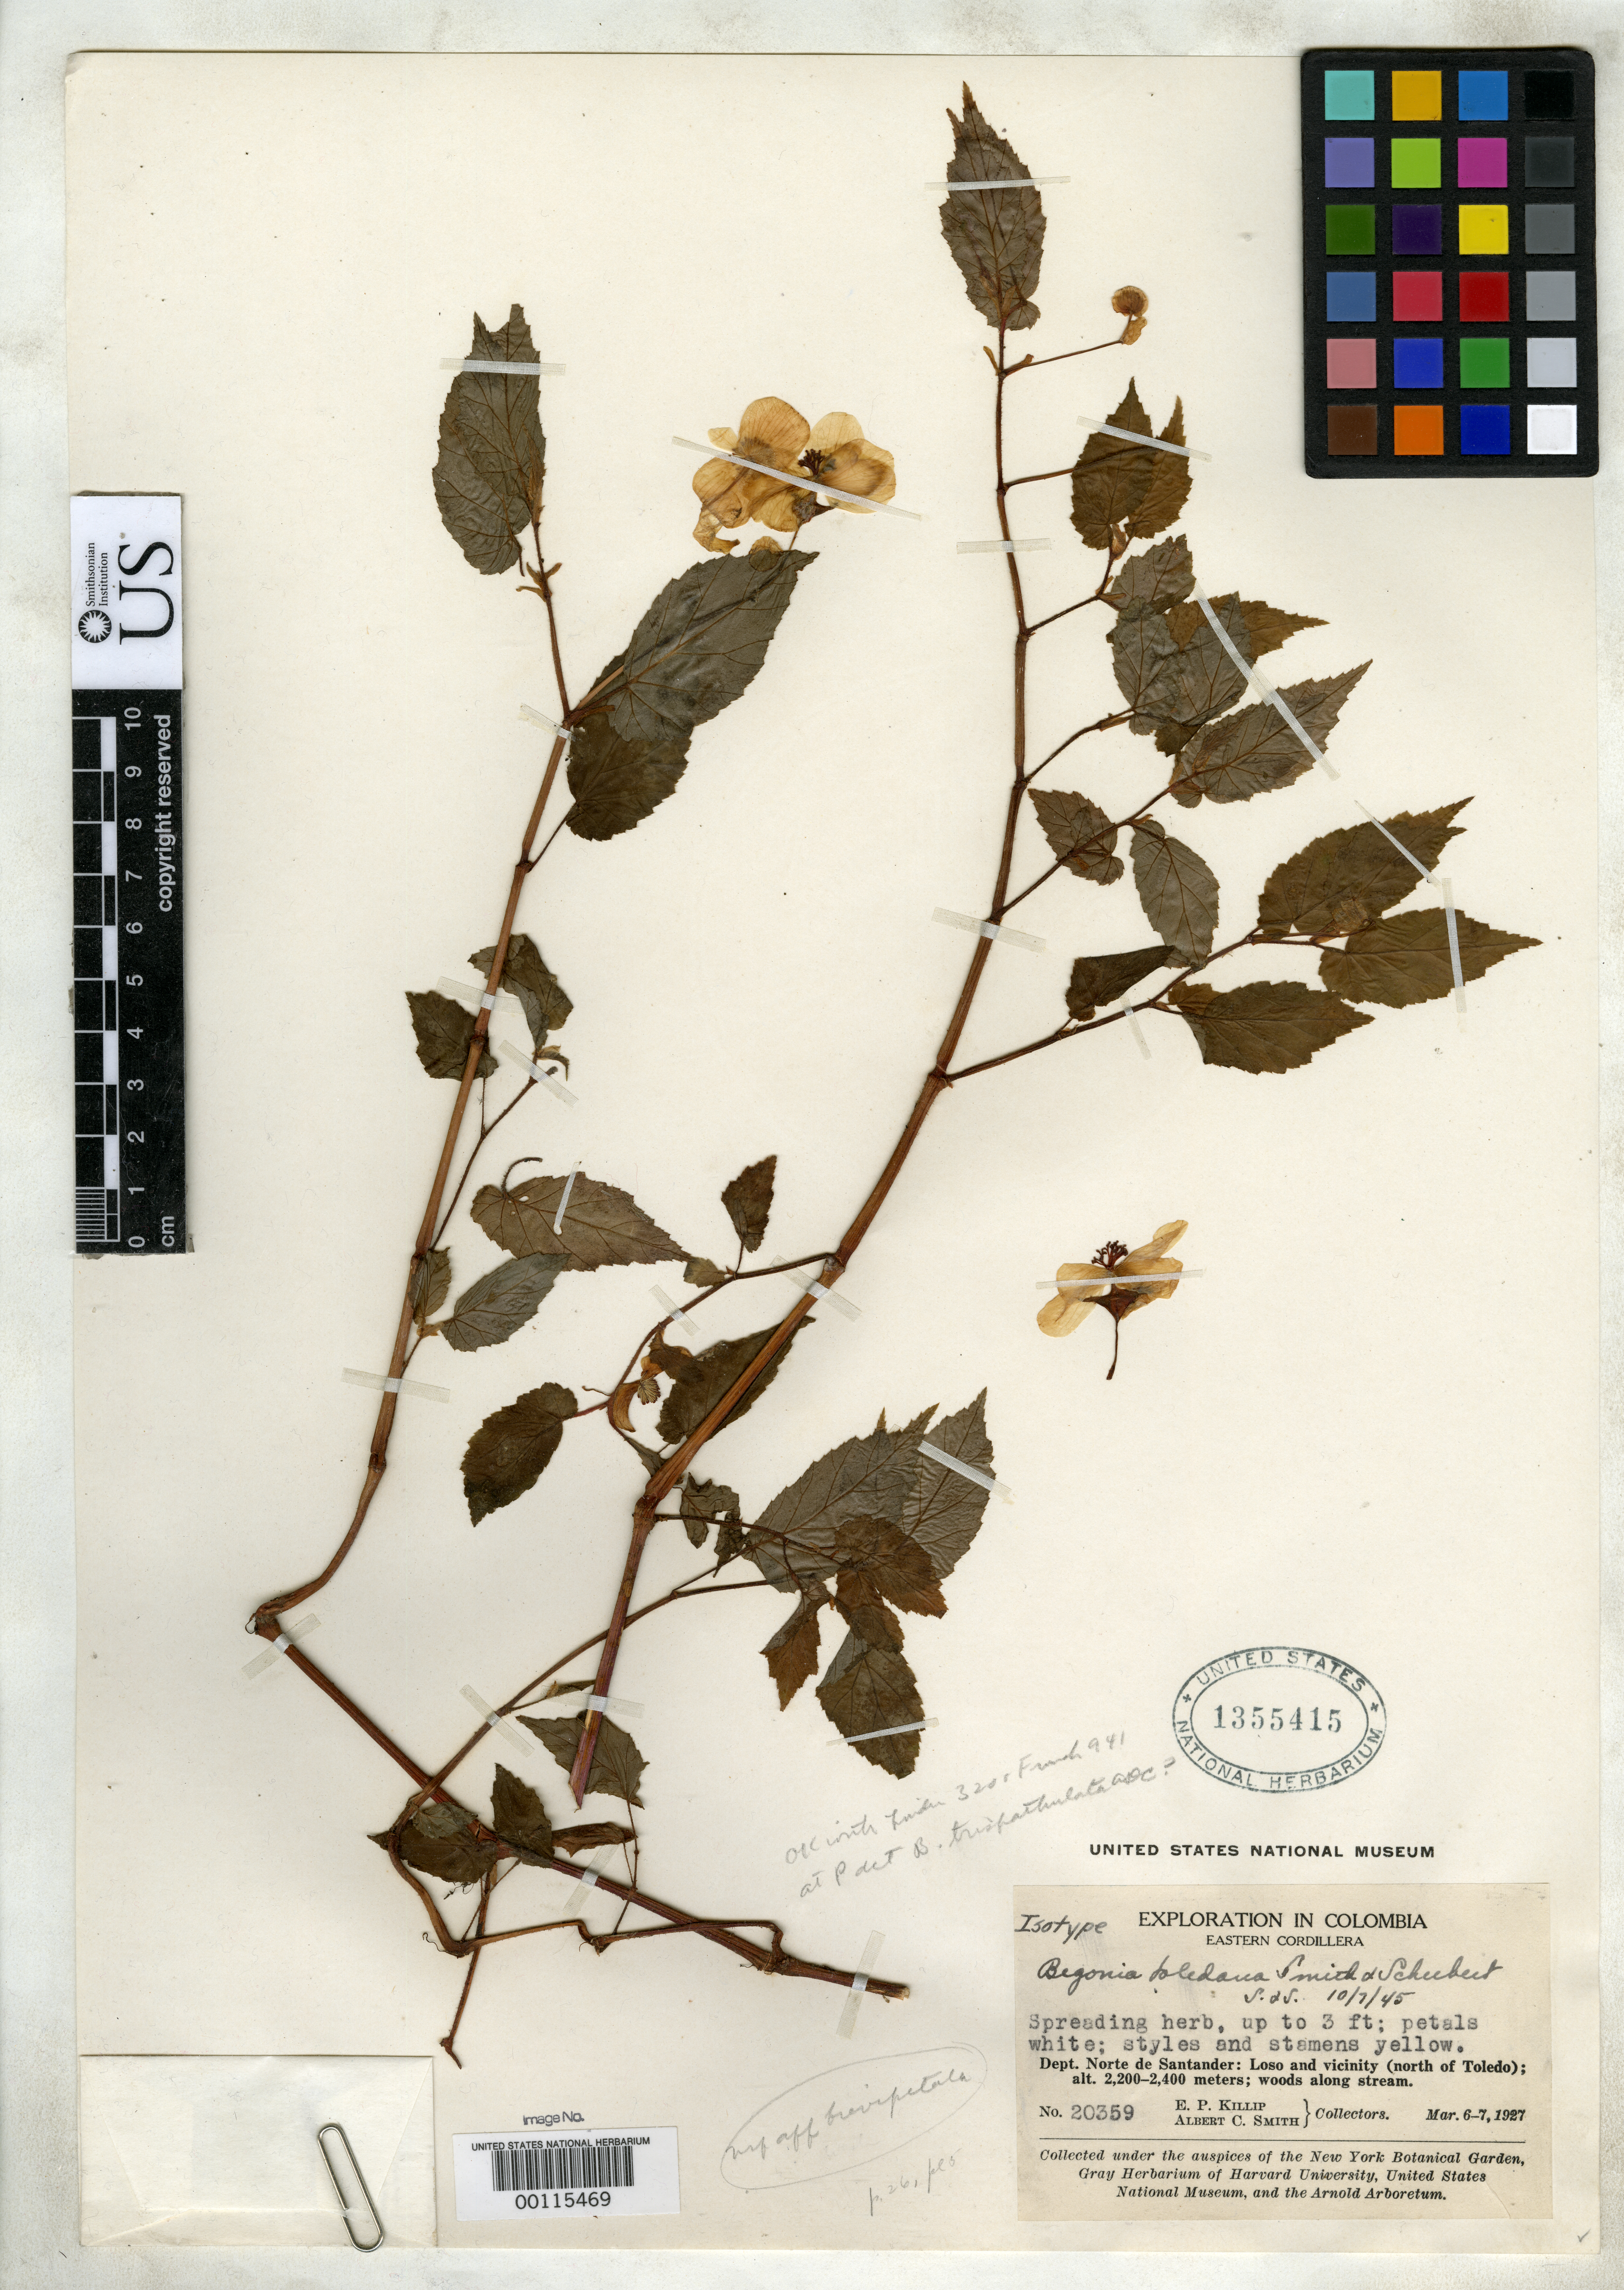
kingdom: Plantae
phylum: Tracheophyta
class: Magnoliopsida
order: Cucurbitales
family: Begoniaceae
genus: Begonia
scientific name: Begonia toledana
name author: L.B. Sm. & B.G. Schub.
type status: Isotype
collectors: E. P. Killip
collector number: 20359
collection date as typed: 06 Mar 1927 to 07 Mar 1927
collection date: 1927-03-06/1927-03-07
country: Colombia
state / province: Norte de Santander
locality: Loso & vicinity, N of Toledo.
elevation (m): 2200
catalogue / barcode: US 1355415